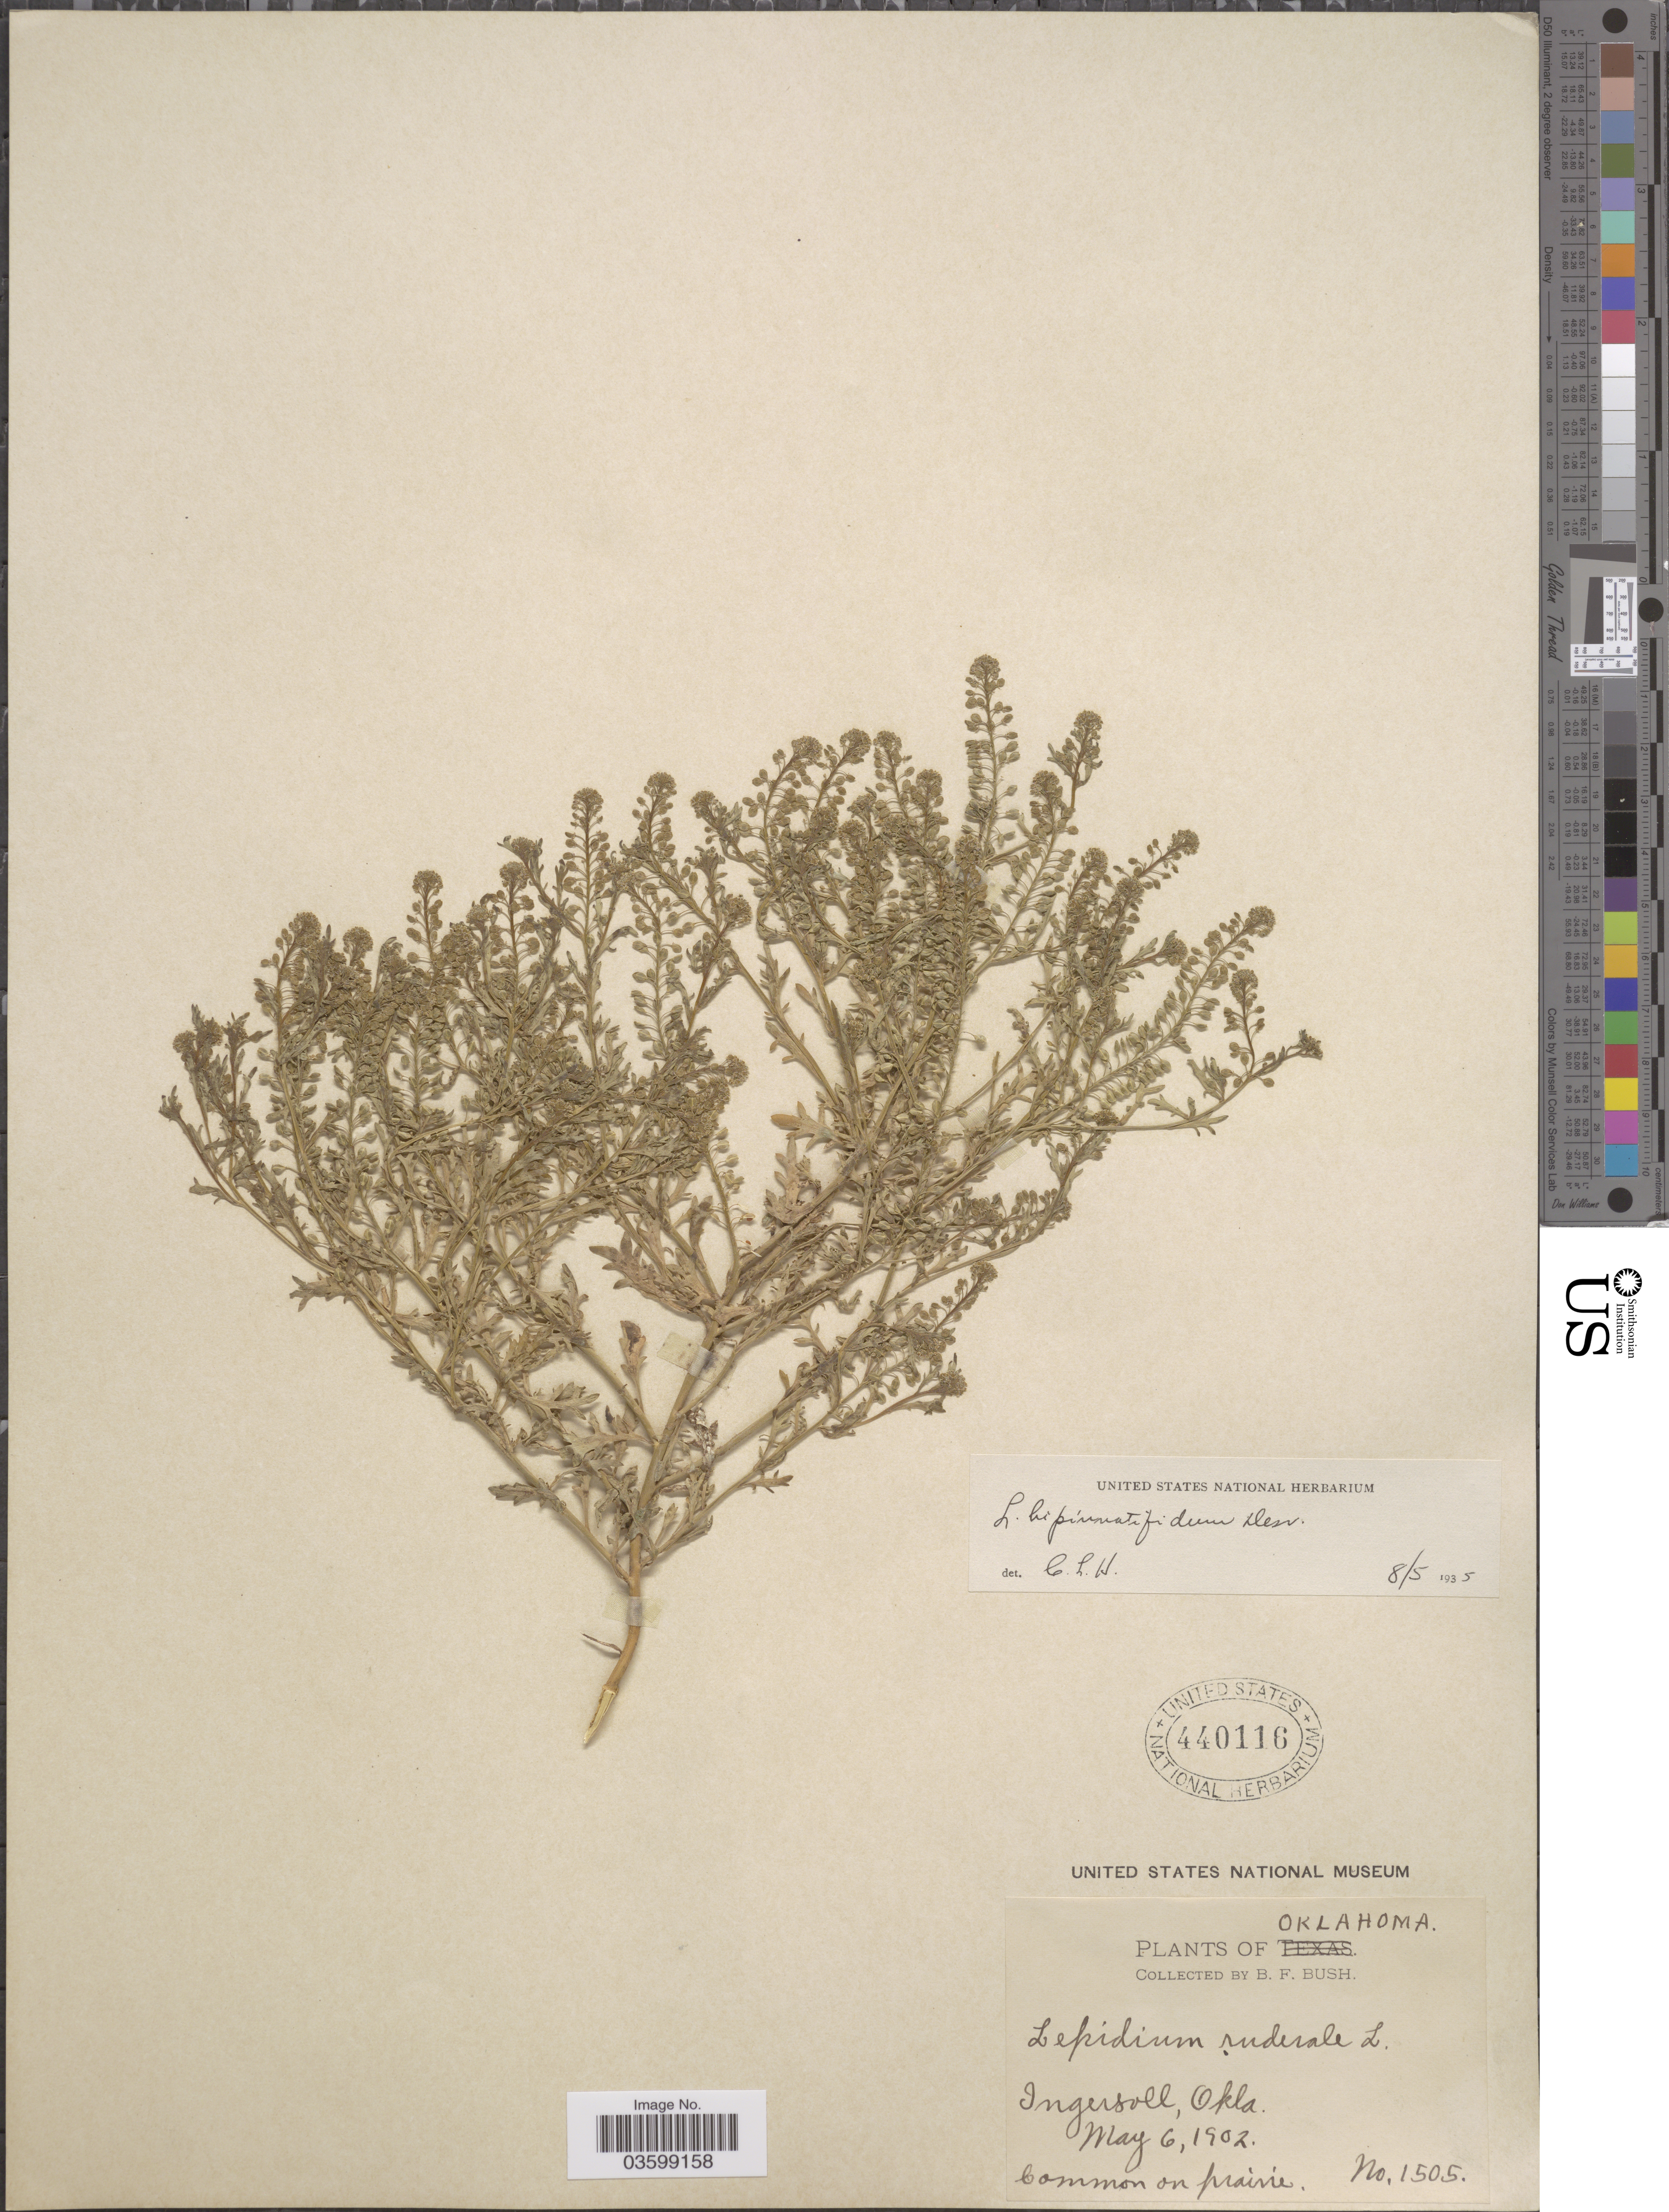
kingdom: Plantae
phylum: Tracheophyta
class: Magnoliopsida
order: Brassicales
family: Brassicaceae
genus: Lepidium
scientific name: Lepidium oblongum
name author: Small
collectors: B. F. Bush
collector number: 1505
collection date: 1902-05-06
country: United States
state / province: Oklahoma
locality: Ingersoll.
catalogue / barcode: US 440116